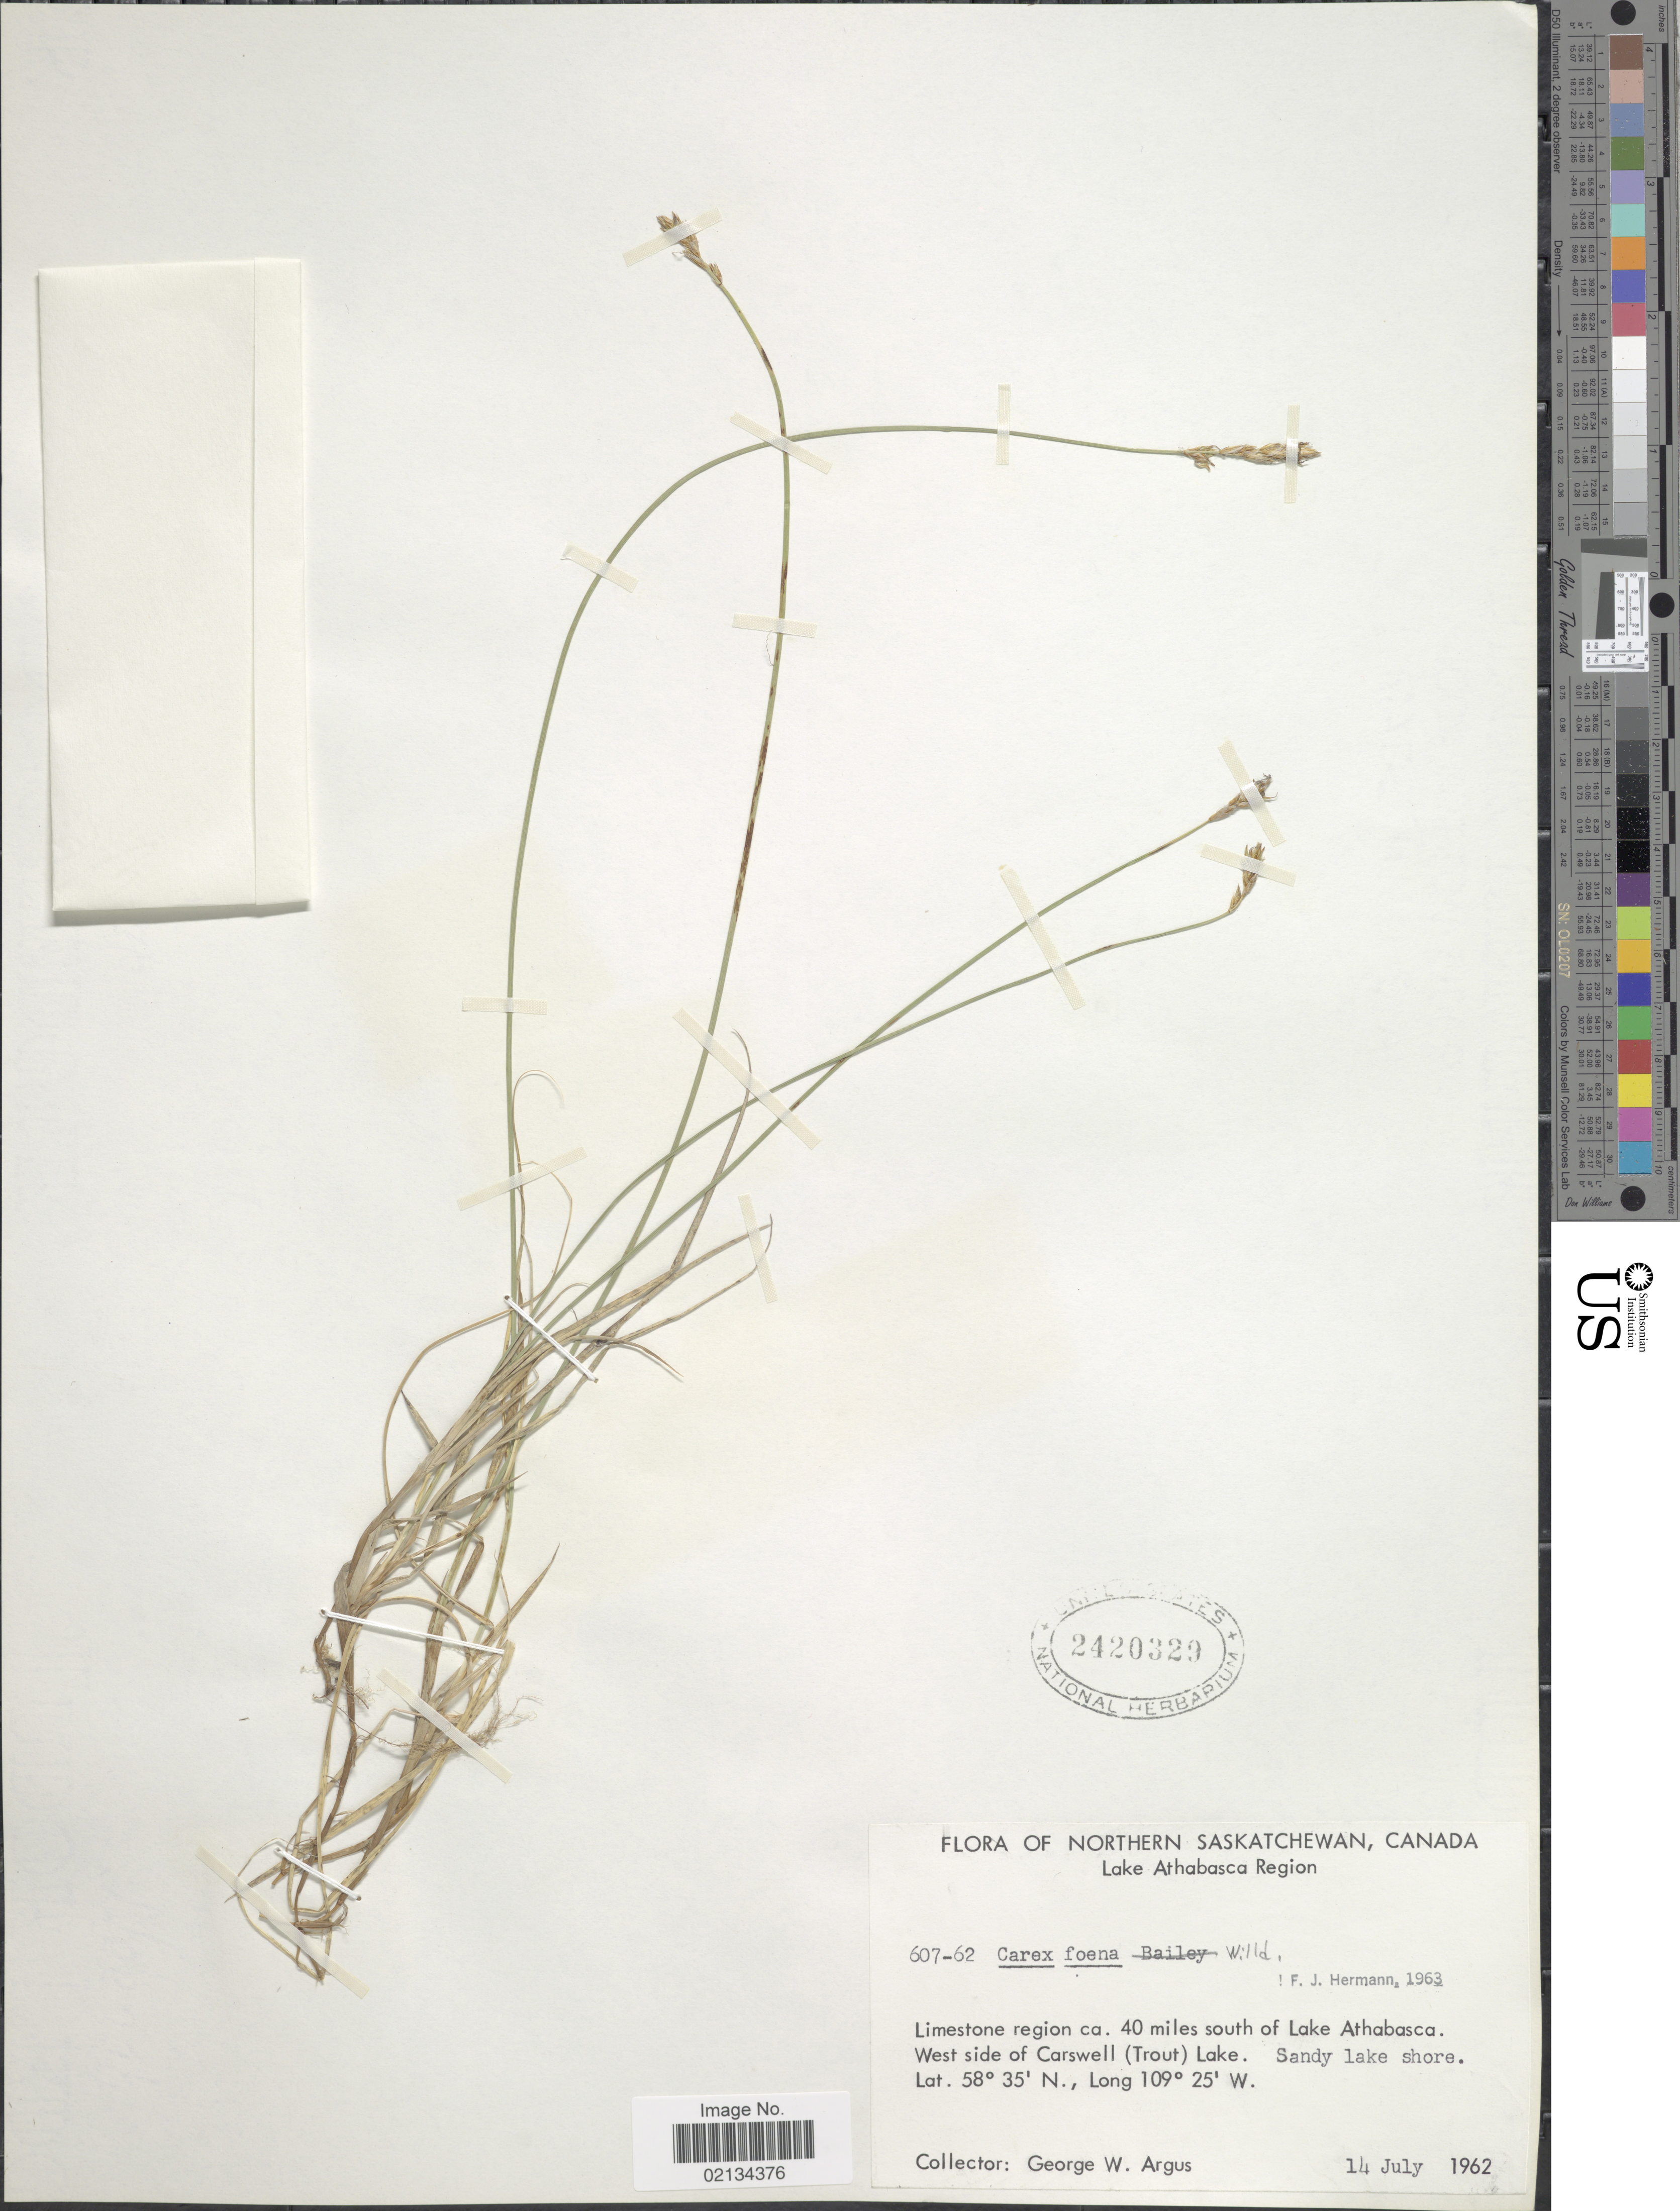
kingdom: Plantae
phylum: Tracheophyta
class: Liliopsida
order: Poales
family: Cyperaceae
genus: Carex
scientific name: Carex siccata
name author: Dewey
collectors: G. W. Argus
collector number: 607-62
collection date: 1962-07-14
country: Canada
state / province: Saskatchewan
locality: Northern Saskatchewan, Lake Athabasca Region, Limestone region ca. 40 miles south of Lake Athabasca, west side of Carswell (Trout) Lake, sandy lake shore.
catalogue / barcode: US 2420329